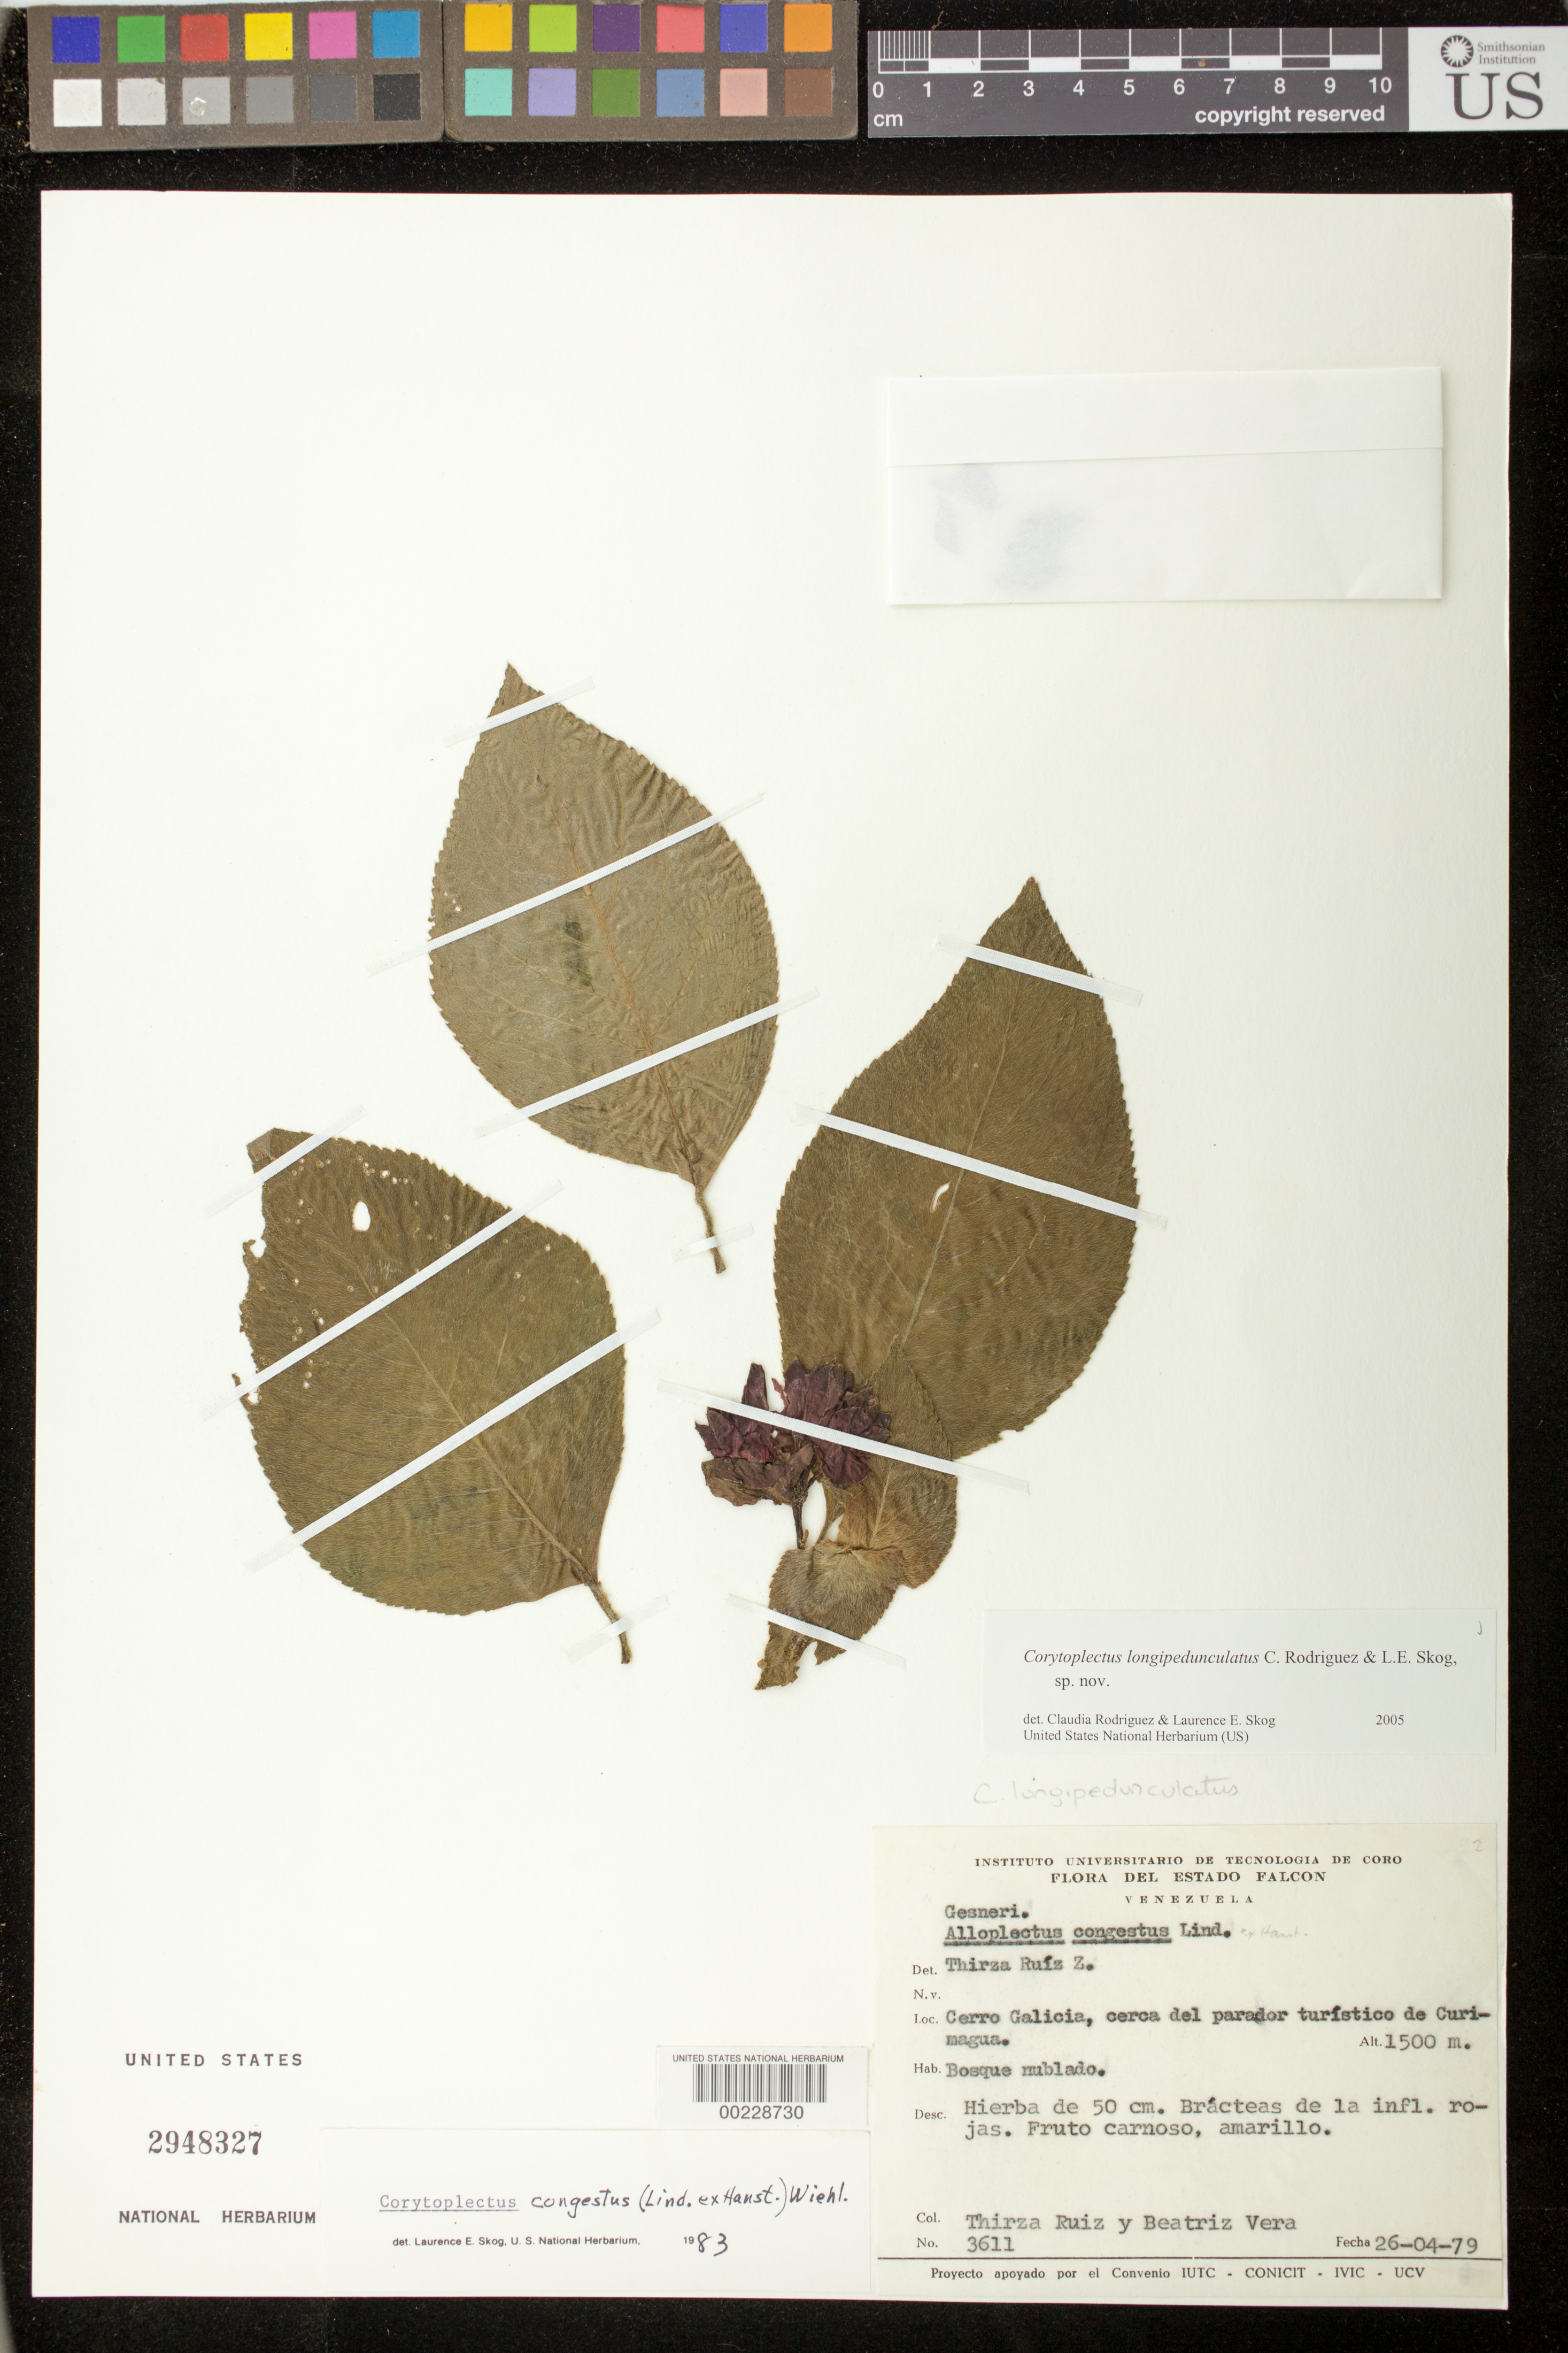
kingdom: Plantae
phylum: Tracheophyta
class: Magnoliopsida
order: Lamiales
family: Gesneriaceae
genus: Corytoplectus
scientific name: Corytoplectus longipedunculatus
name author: Rodr.-Flores & L.E. Skog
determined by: Rodríguez-Flores, C. I.; Skog, L. E.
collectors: T. Ruíz & B. Vera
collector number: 3611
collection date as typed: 26 Apr 1979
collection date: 1979-04-26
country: Venezuela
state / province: Falcón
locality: Cerro Galicia, near tourist quarters of Curimagua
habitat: Cloud forest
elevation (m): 1500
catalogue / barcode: US 2948327